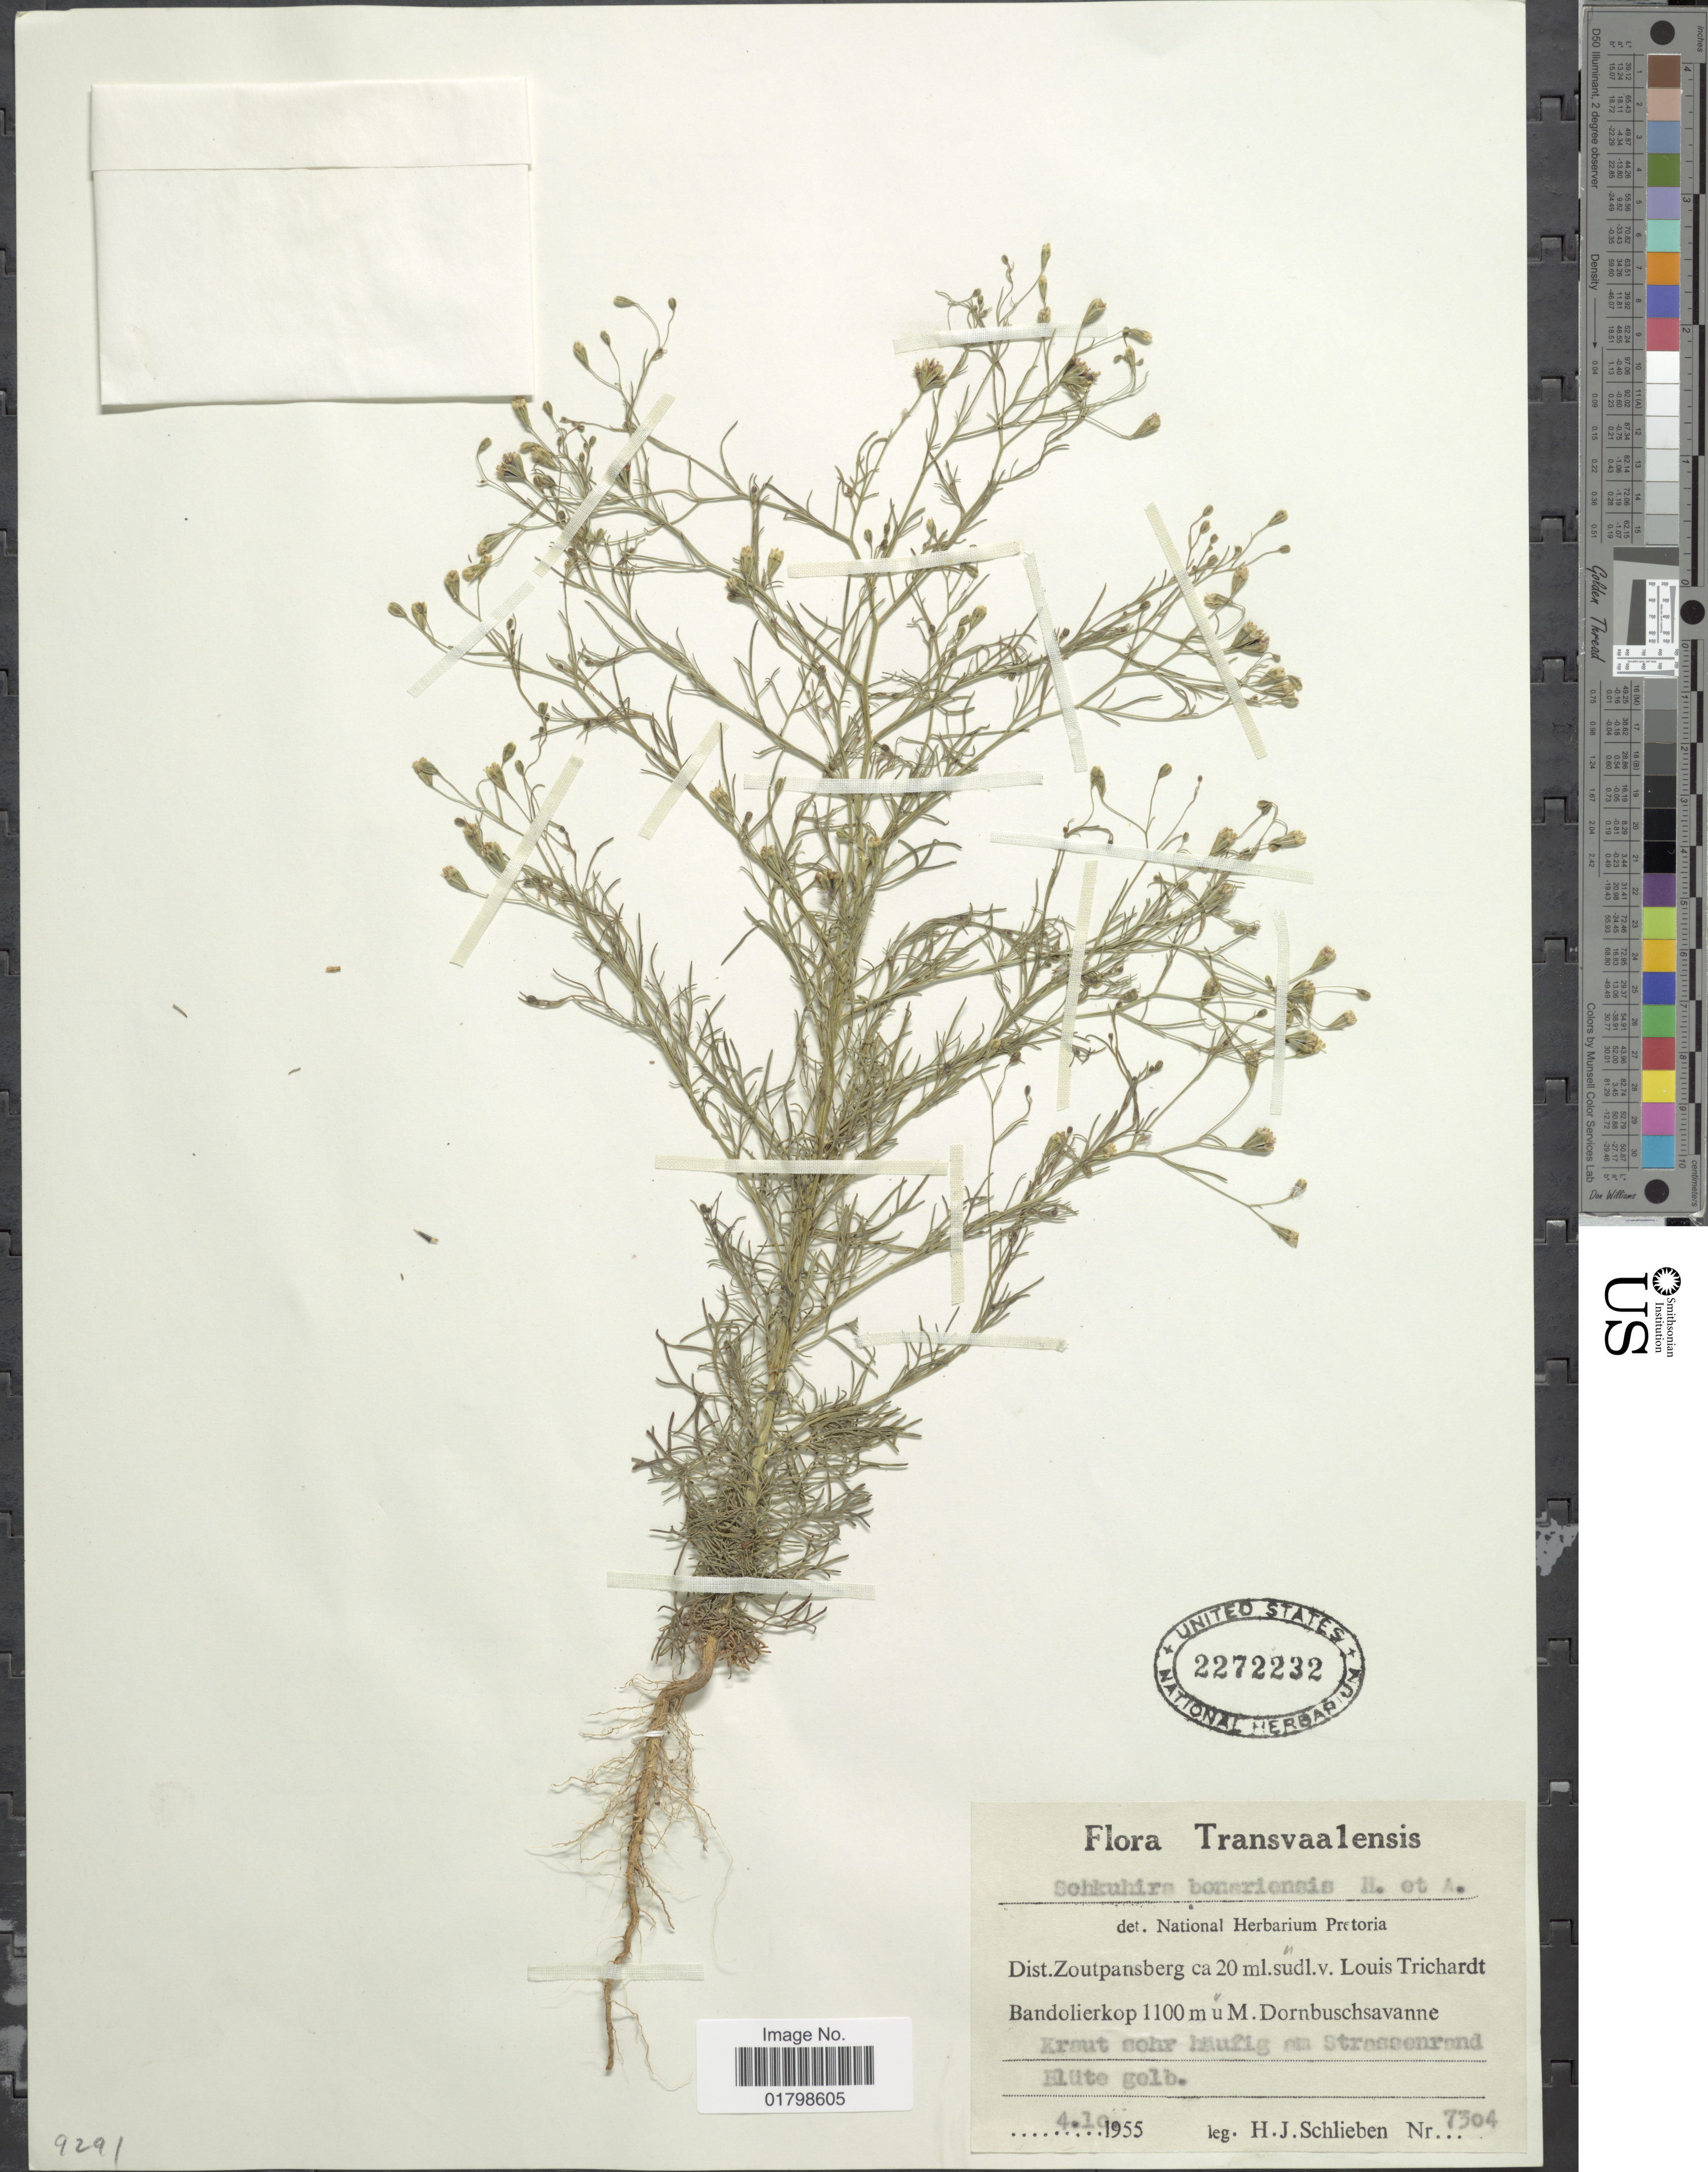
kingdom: Plantae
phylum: Tracheophyta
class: Magnoliopsida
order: Asterales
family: Asteraceae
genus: Schkuhria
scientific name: Schkuhria bonariensis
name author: Hook. & Arn.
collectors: H. J. Schlieben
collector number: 7304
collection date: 1955-10-04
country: South Africa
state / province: Limpopo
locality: Transvaalensis, Dist. Zoutpansberg ca 20 mil. sudl.v. Louis Trichardt Bandolierkop, M. Dornbuschsavanne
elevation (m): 1100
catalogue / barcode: US 2272232